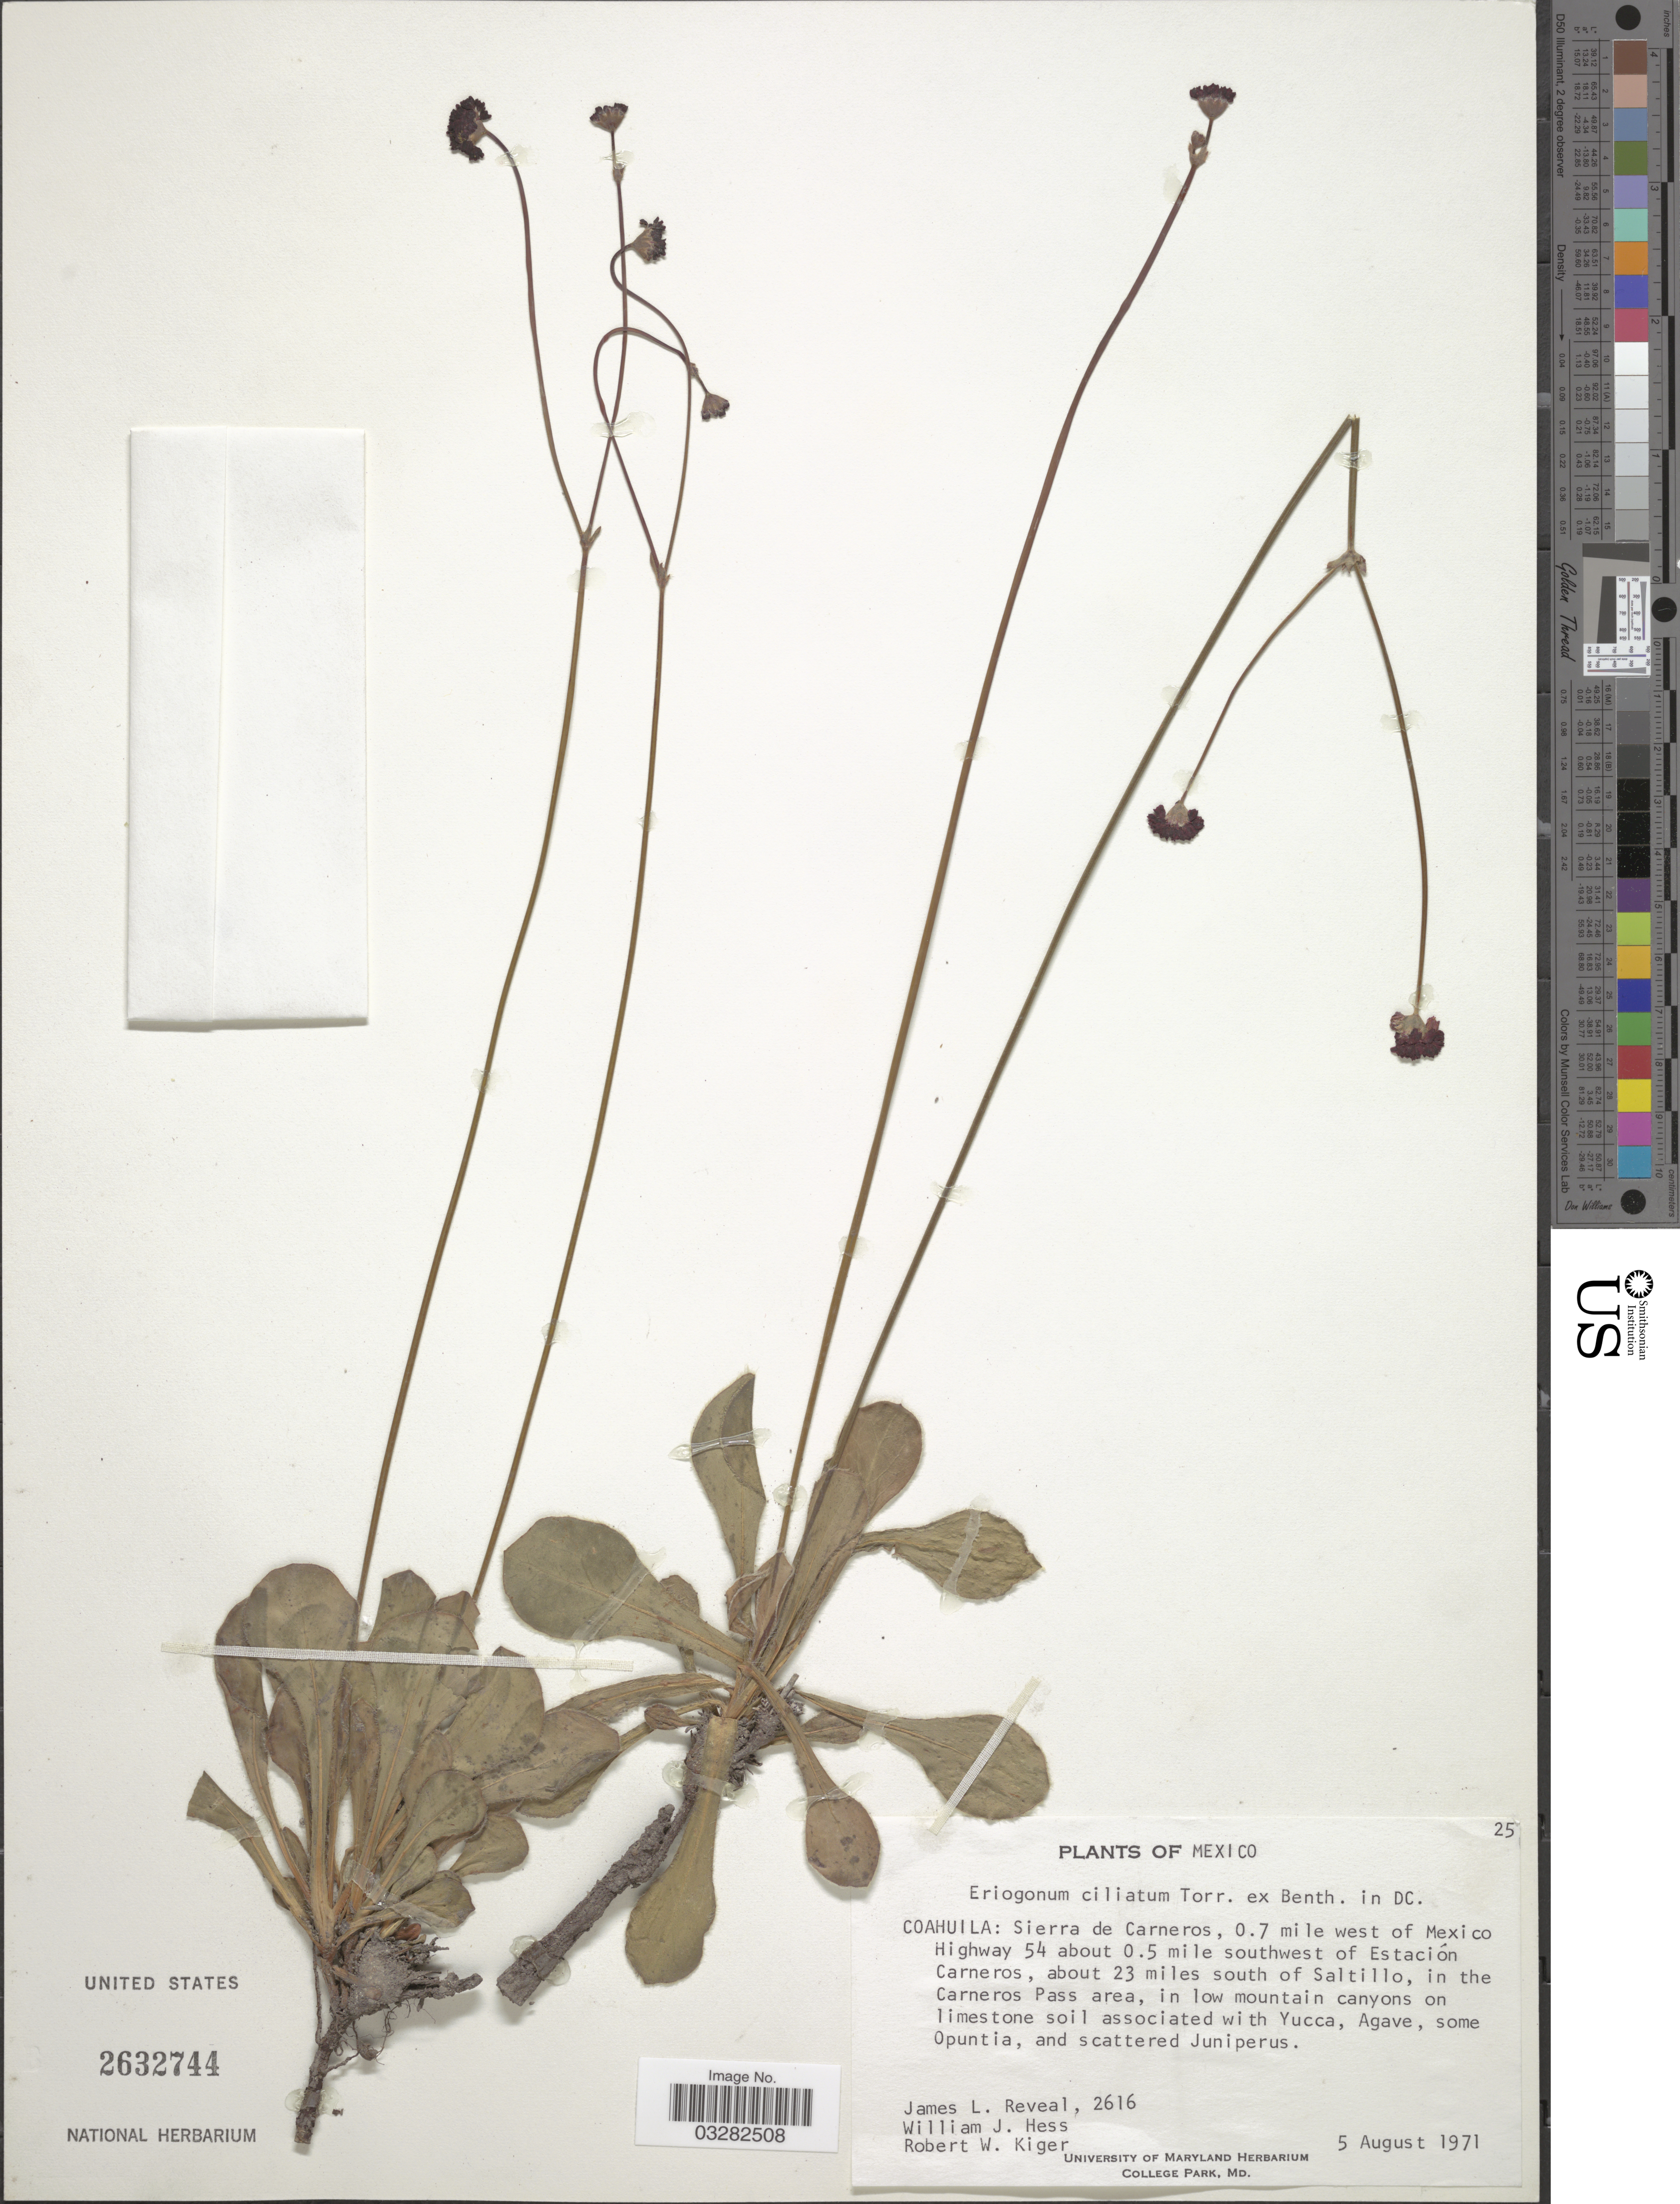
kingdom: Plantae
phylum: Tracheophyta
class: Magnoliopsida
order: Caryophyllales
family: Polygonaceae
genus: Eriogonum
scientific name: Eriogonum ciliatum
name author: Torr. ex Benth.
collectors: J. L. Reveal, W. Hess & R. Kiger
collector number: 2616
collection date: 1971-08-05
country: Mexico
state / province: Coahuila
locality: Sierra de Carneros, 0.7 mile west of Mexico Highway 54 about 0.5 mile southwest of Estación Carneros, about 23 miles south of Saltillo, in the Carneros Pass area.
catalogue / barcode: US 2632744